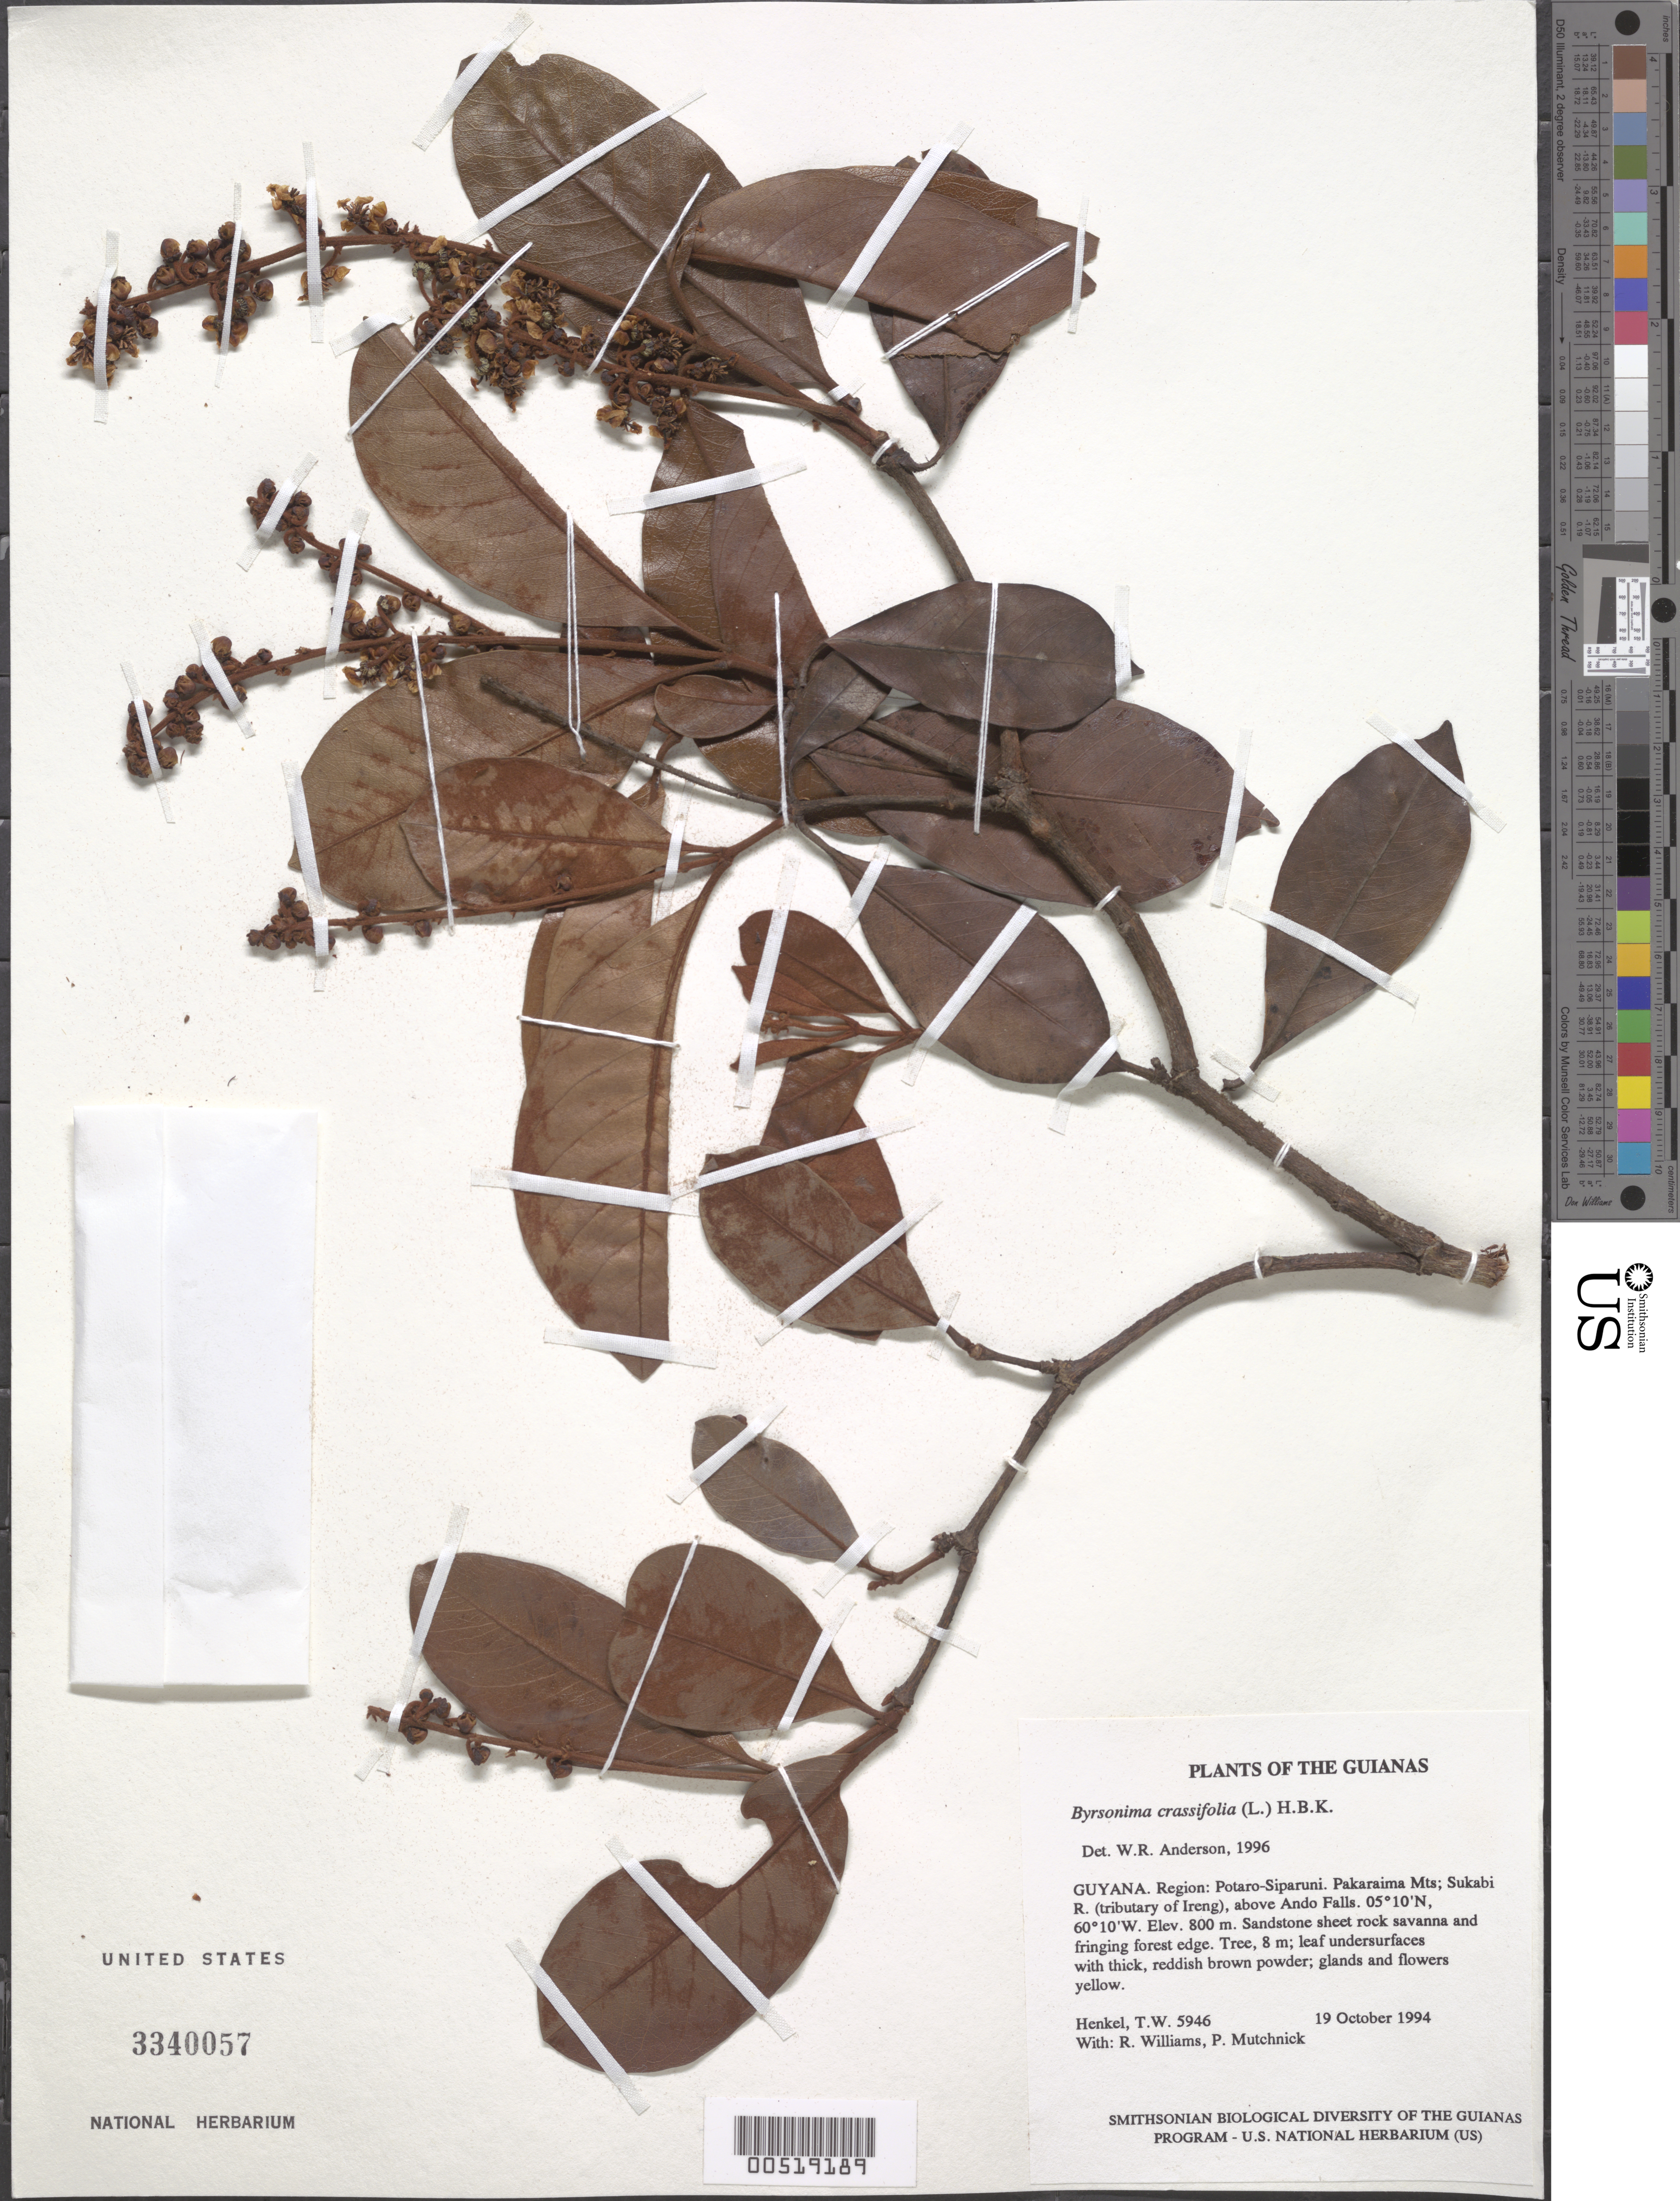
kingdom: Plantae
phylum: Tracheophyta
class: Magnoliopsida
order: Malpighiales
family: Malpighiaceae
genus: Byrsonima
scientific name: Byrsonima crassifolia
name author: (L.) Kunth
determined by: Anderson, W. R., (MICH), University of Michigan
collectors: T. Henkel, R. Williams & P. Mutchnick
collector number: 5946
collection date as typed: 19 October 1994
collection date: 1994-10-19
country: Guyana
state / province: Potaro-Siparuni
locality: Pakaraima Mts; Sukabi R. (tributary of Ireng), above Ando Falls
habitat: Sandstone sheet rock savanna and fringing forest edge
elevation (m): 800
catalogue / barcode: US 3340057